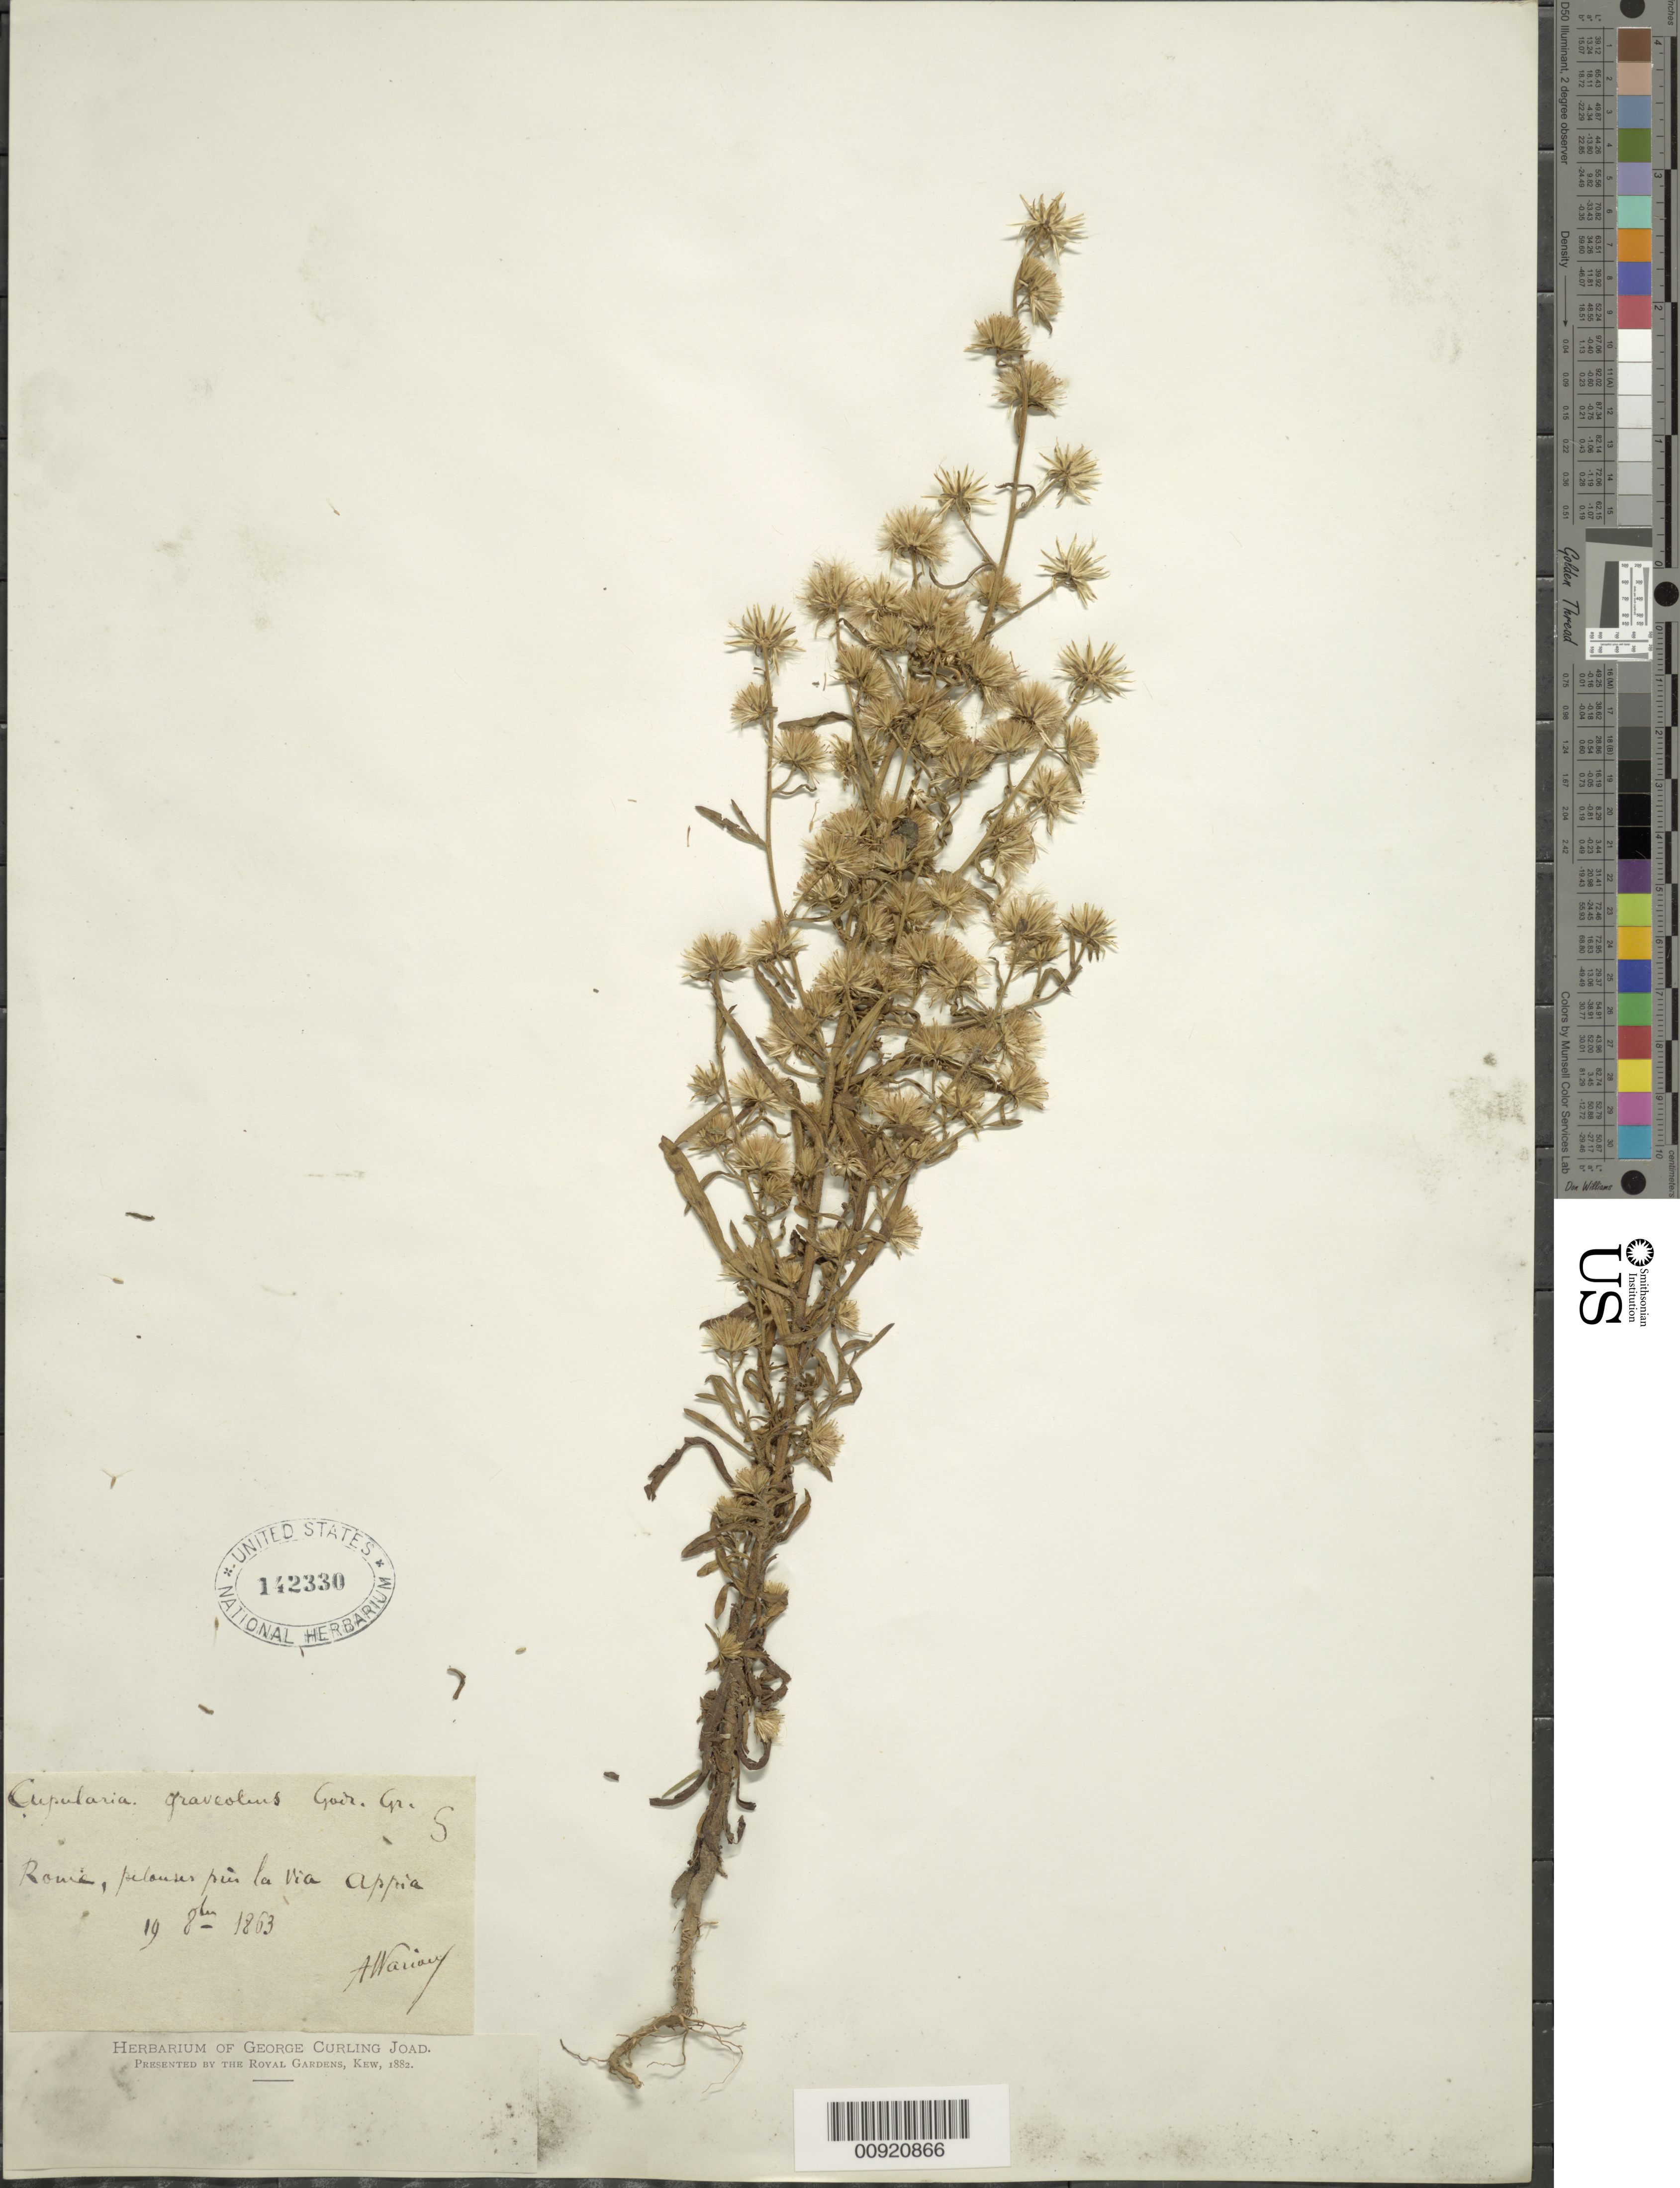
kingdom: Plantae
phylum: Tracheophyta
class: Magnoliopsida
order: Asterales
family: Asteraceae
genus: Inula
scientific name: Inula graveolens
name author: (L.) Desf.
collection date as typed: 19 Aug 1863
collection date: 1863-08-19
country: Italy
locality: Rouie, pelouses pur la via appia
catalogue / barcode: US 142330